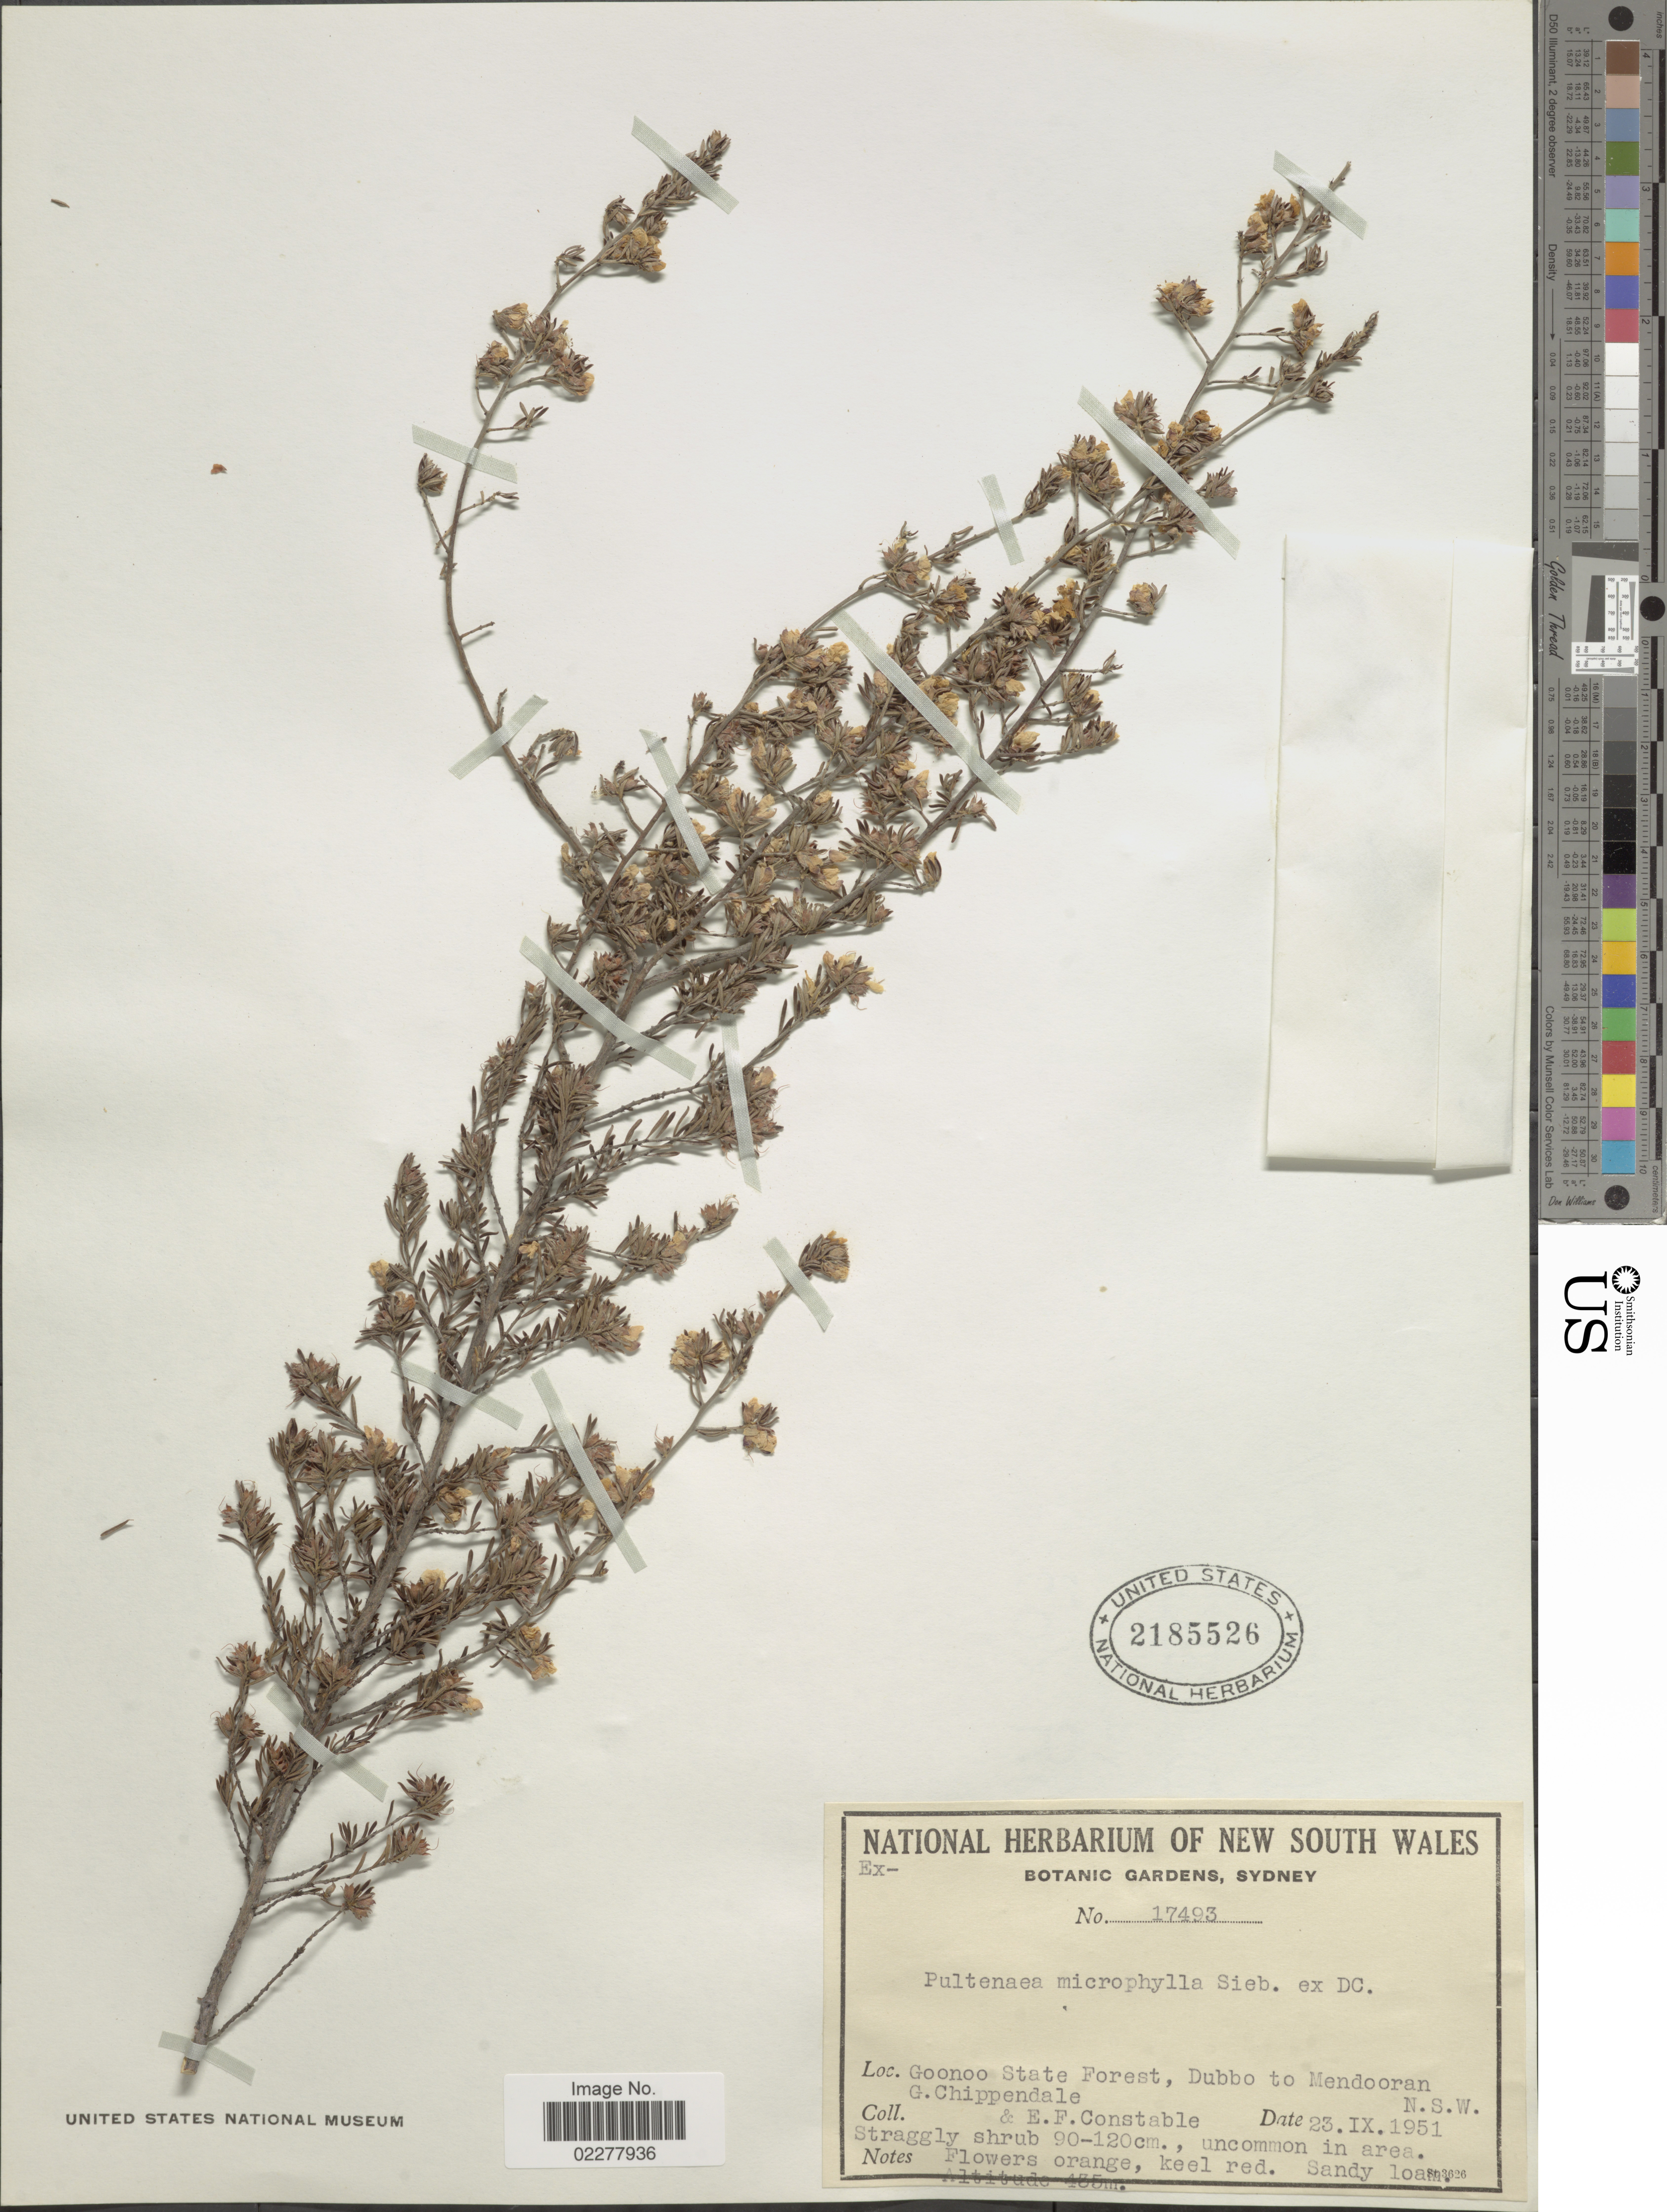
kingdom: Plantae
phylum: Tracheophyta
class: Magnoliopsida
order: Fabales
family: Fabaceae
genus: Pultenaea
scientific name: Pultenaea microphylla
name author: Sieber ex DC.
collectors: G. Chippendale & E. F. Constable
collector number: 17493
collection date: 1951-09-23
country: Australia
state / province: New South Wales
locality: Goonoo State Forest, Dubbo to Mendooran. N.S.W.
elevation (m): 435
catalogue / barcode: US 2185526